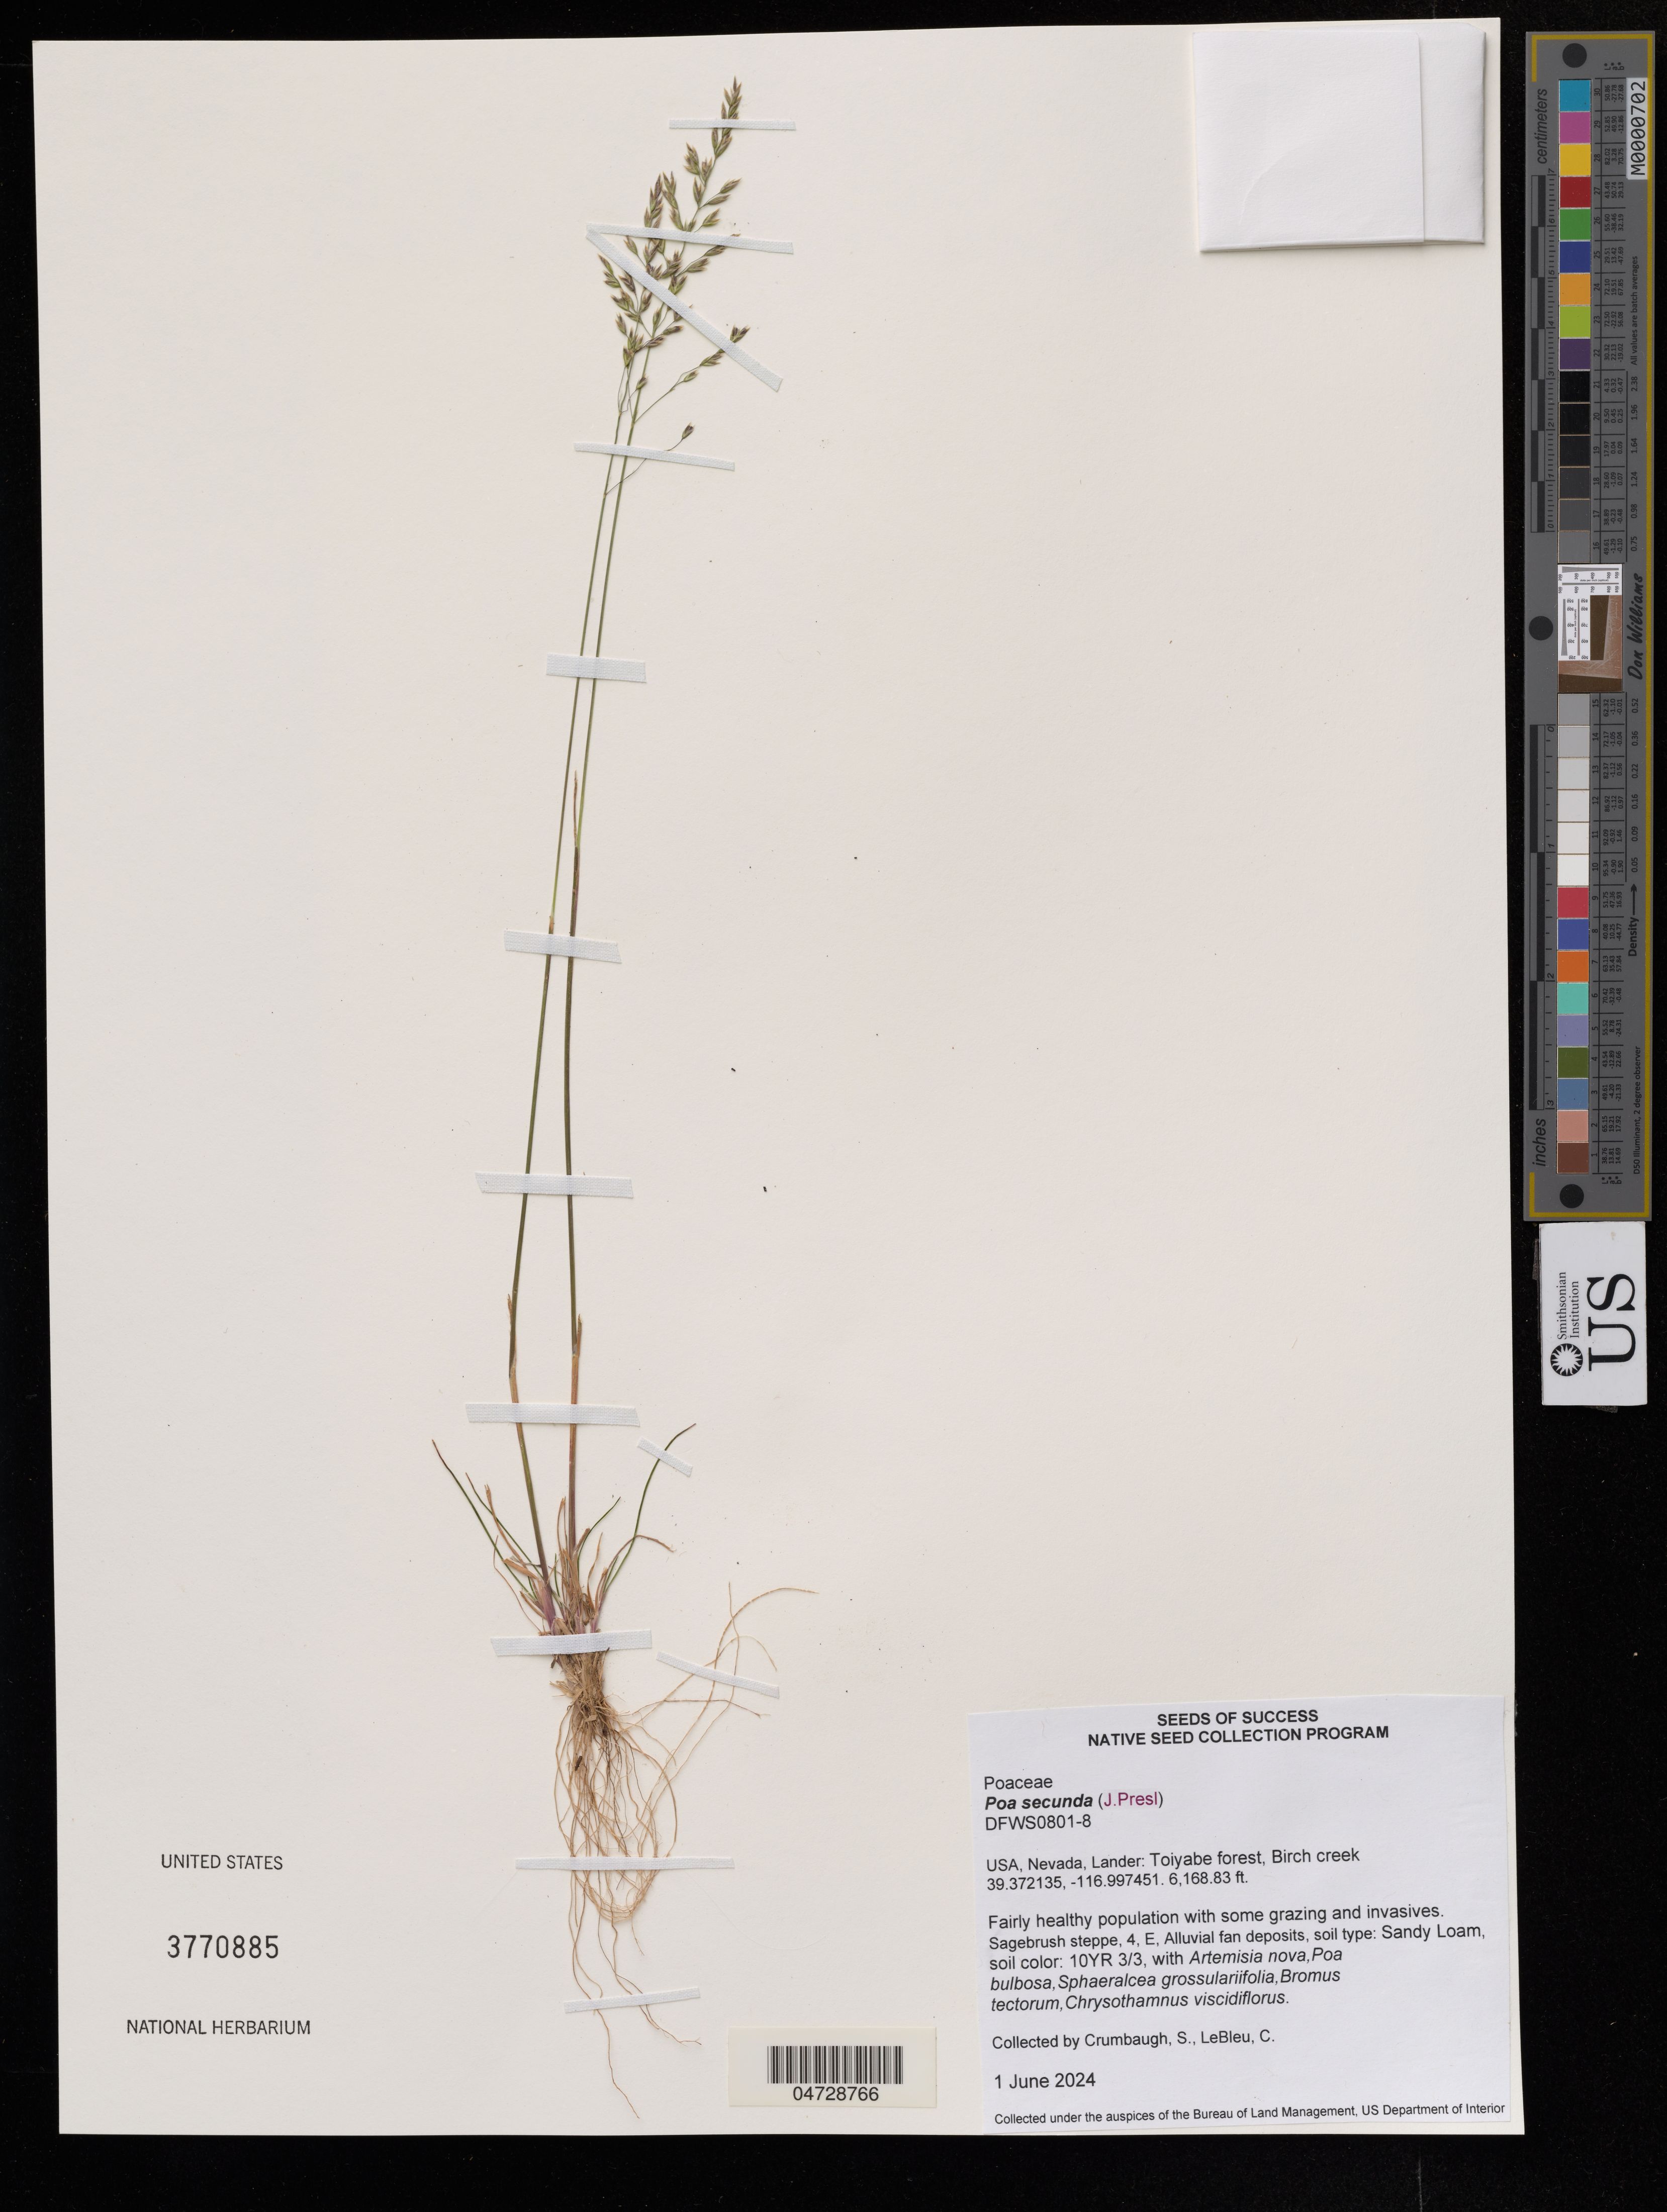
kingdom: Plantae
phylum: Tracheophyta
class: Liliopsida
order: Poales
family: Poaceae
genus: Poa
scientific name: Poa secunda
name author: J. Presl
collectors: S. Crumbaug & C. LeBleu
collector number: DFWS0801-8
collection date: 2024-06-01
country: United States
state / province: Nevada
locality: Lander: Toiyabe forest, Birch creek.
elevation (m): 1880.26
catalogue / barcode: US 3770885